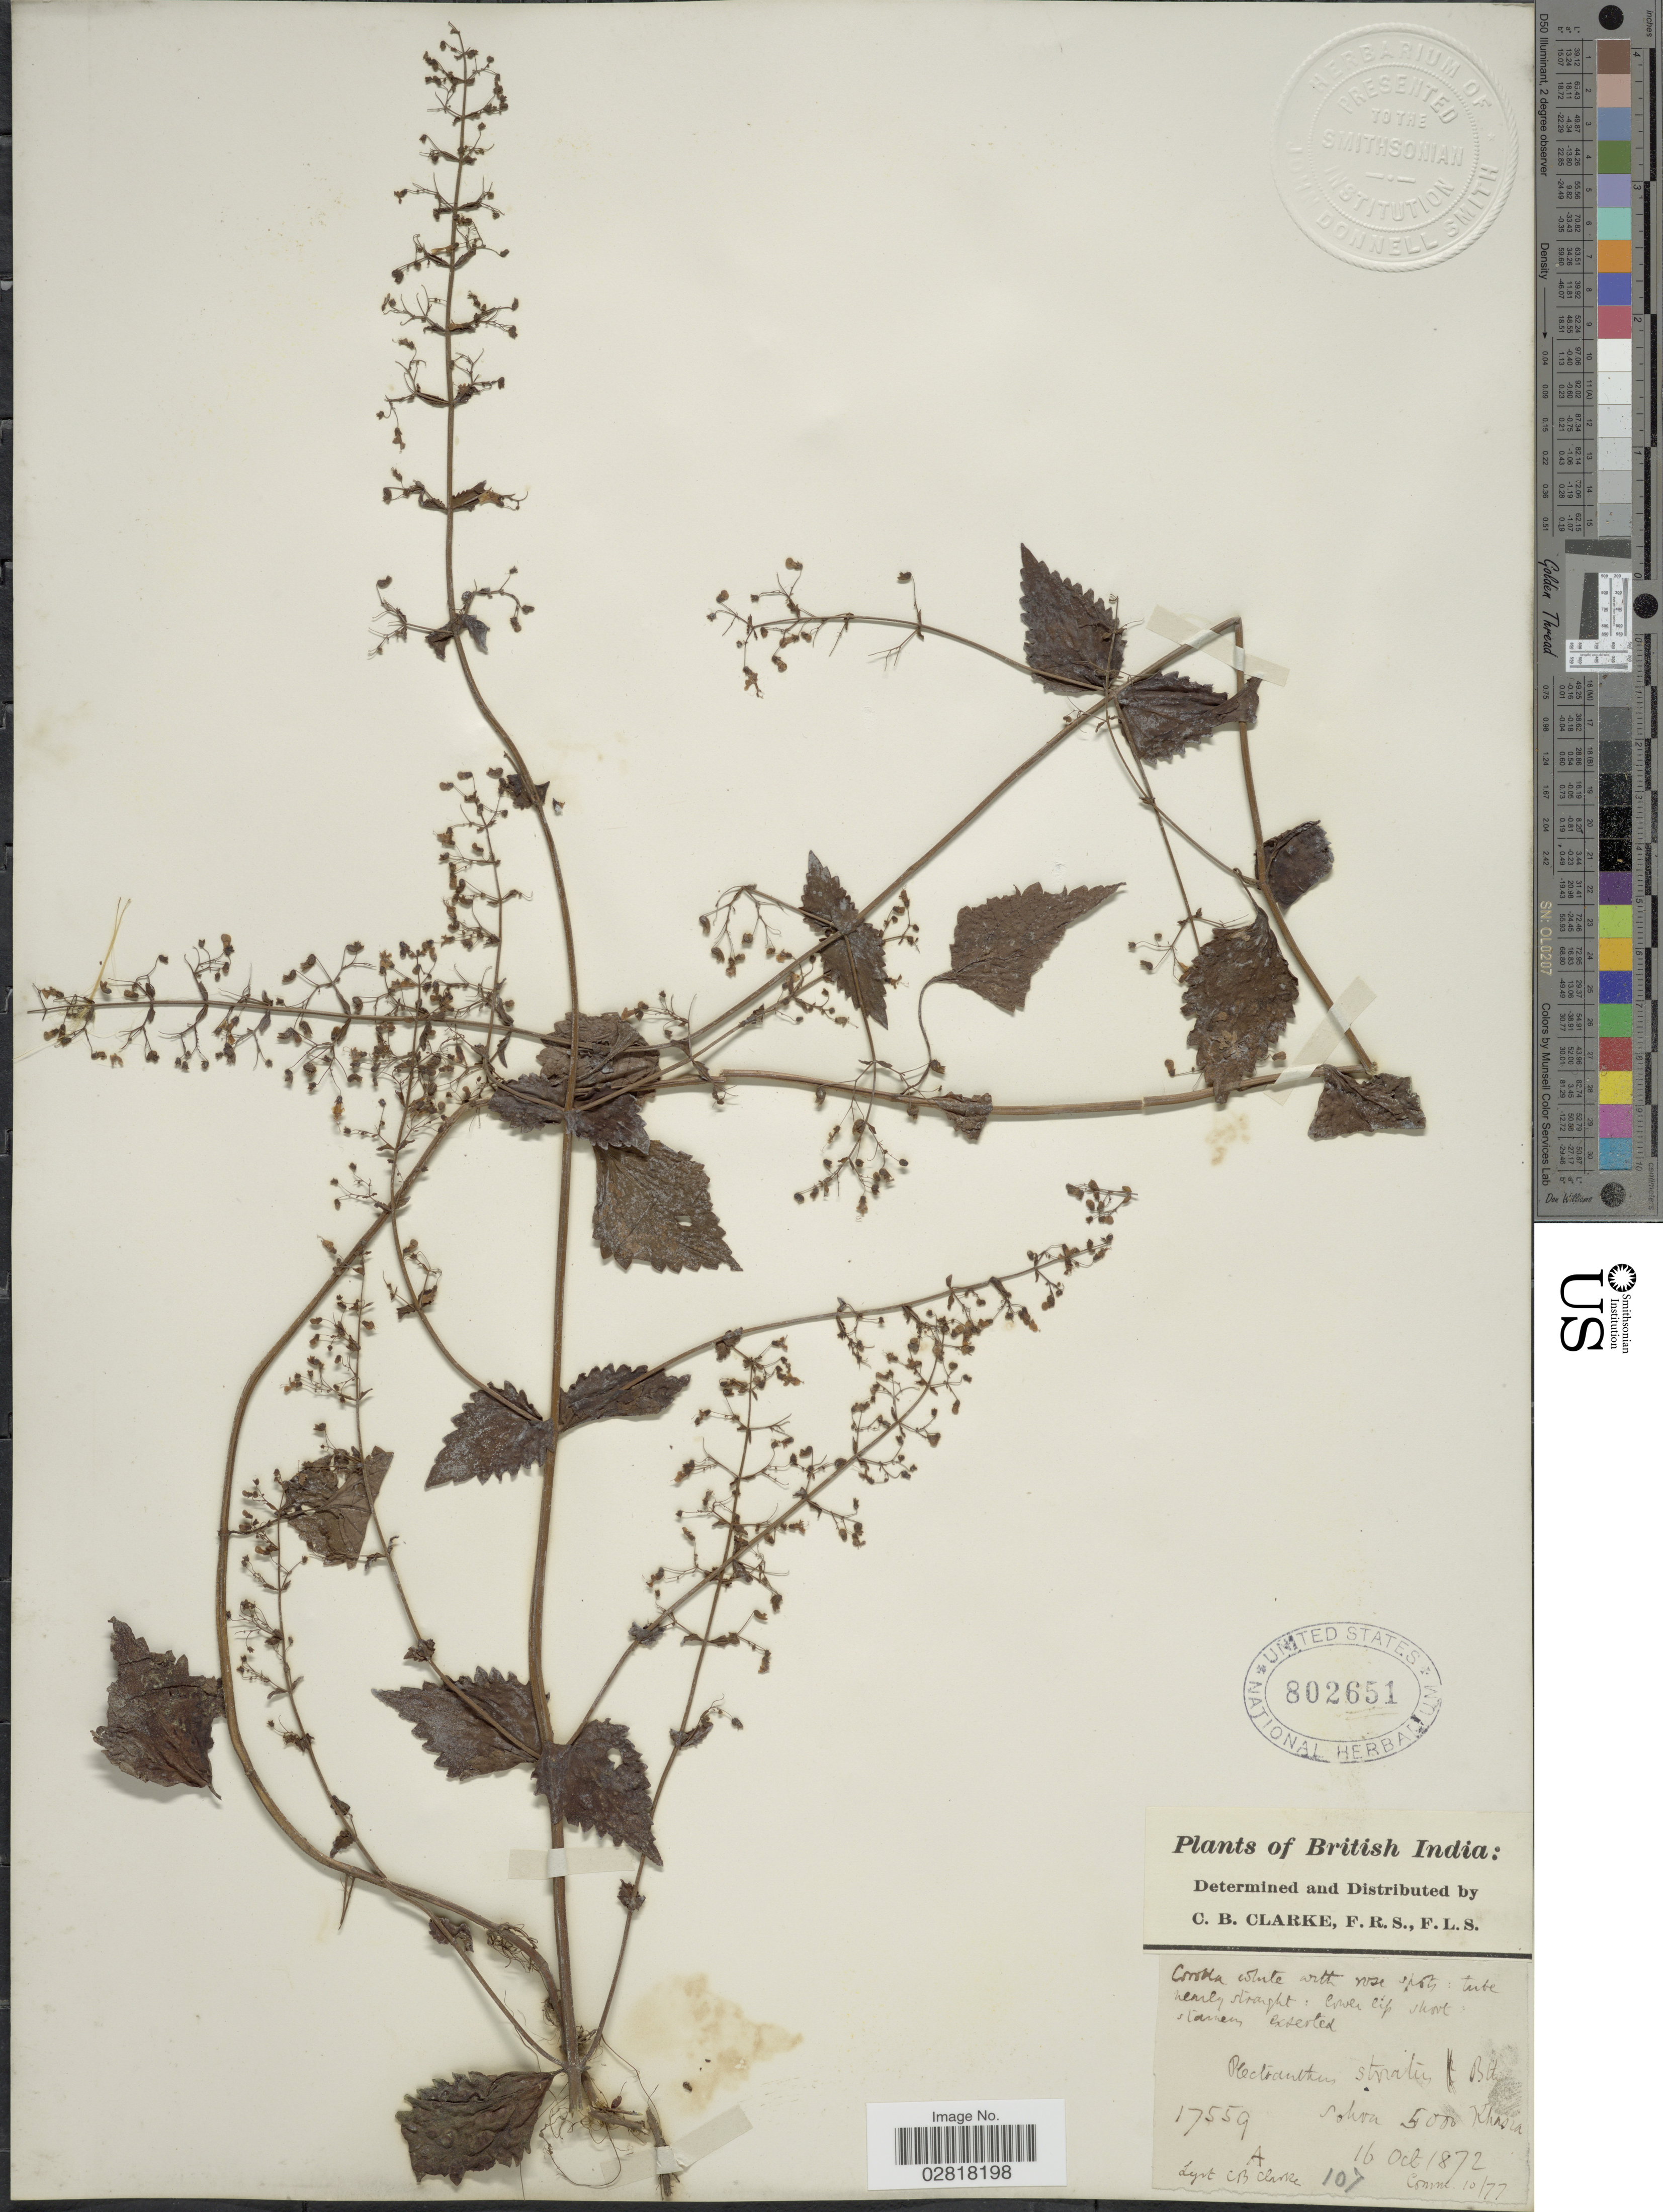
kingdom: Plantae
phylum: Tracheophyta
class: Magnoliopsida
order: Lamiales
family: Lamiaceae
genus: Plectranthus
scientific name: Plectranthus striatus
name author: Benth.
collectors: C. B. Clarke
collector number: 17559A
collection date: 1872-10-16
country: India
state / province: Meghalaya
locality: British India, Sohra, Khasia.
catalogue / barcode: US 802651